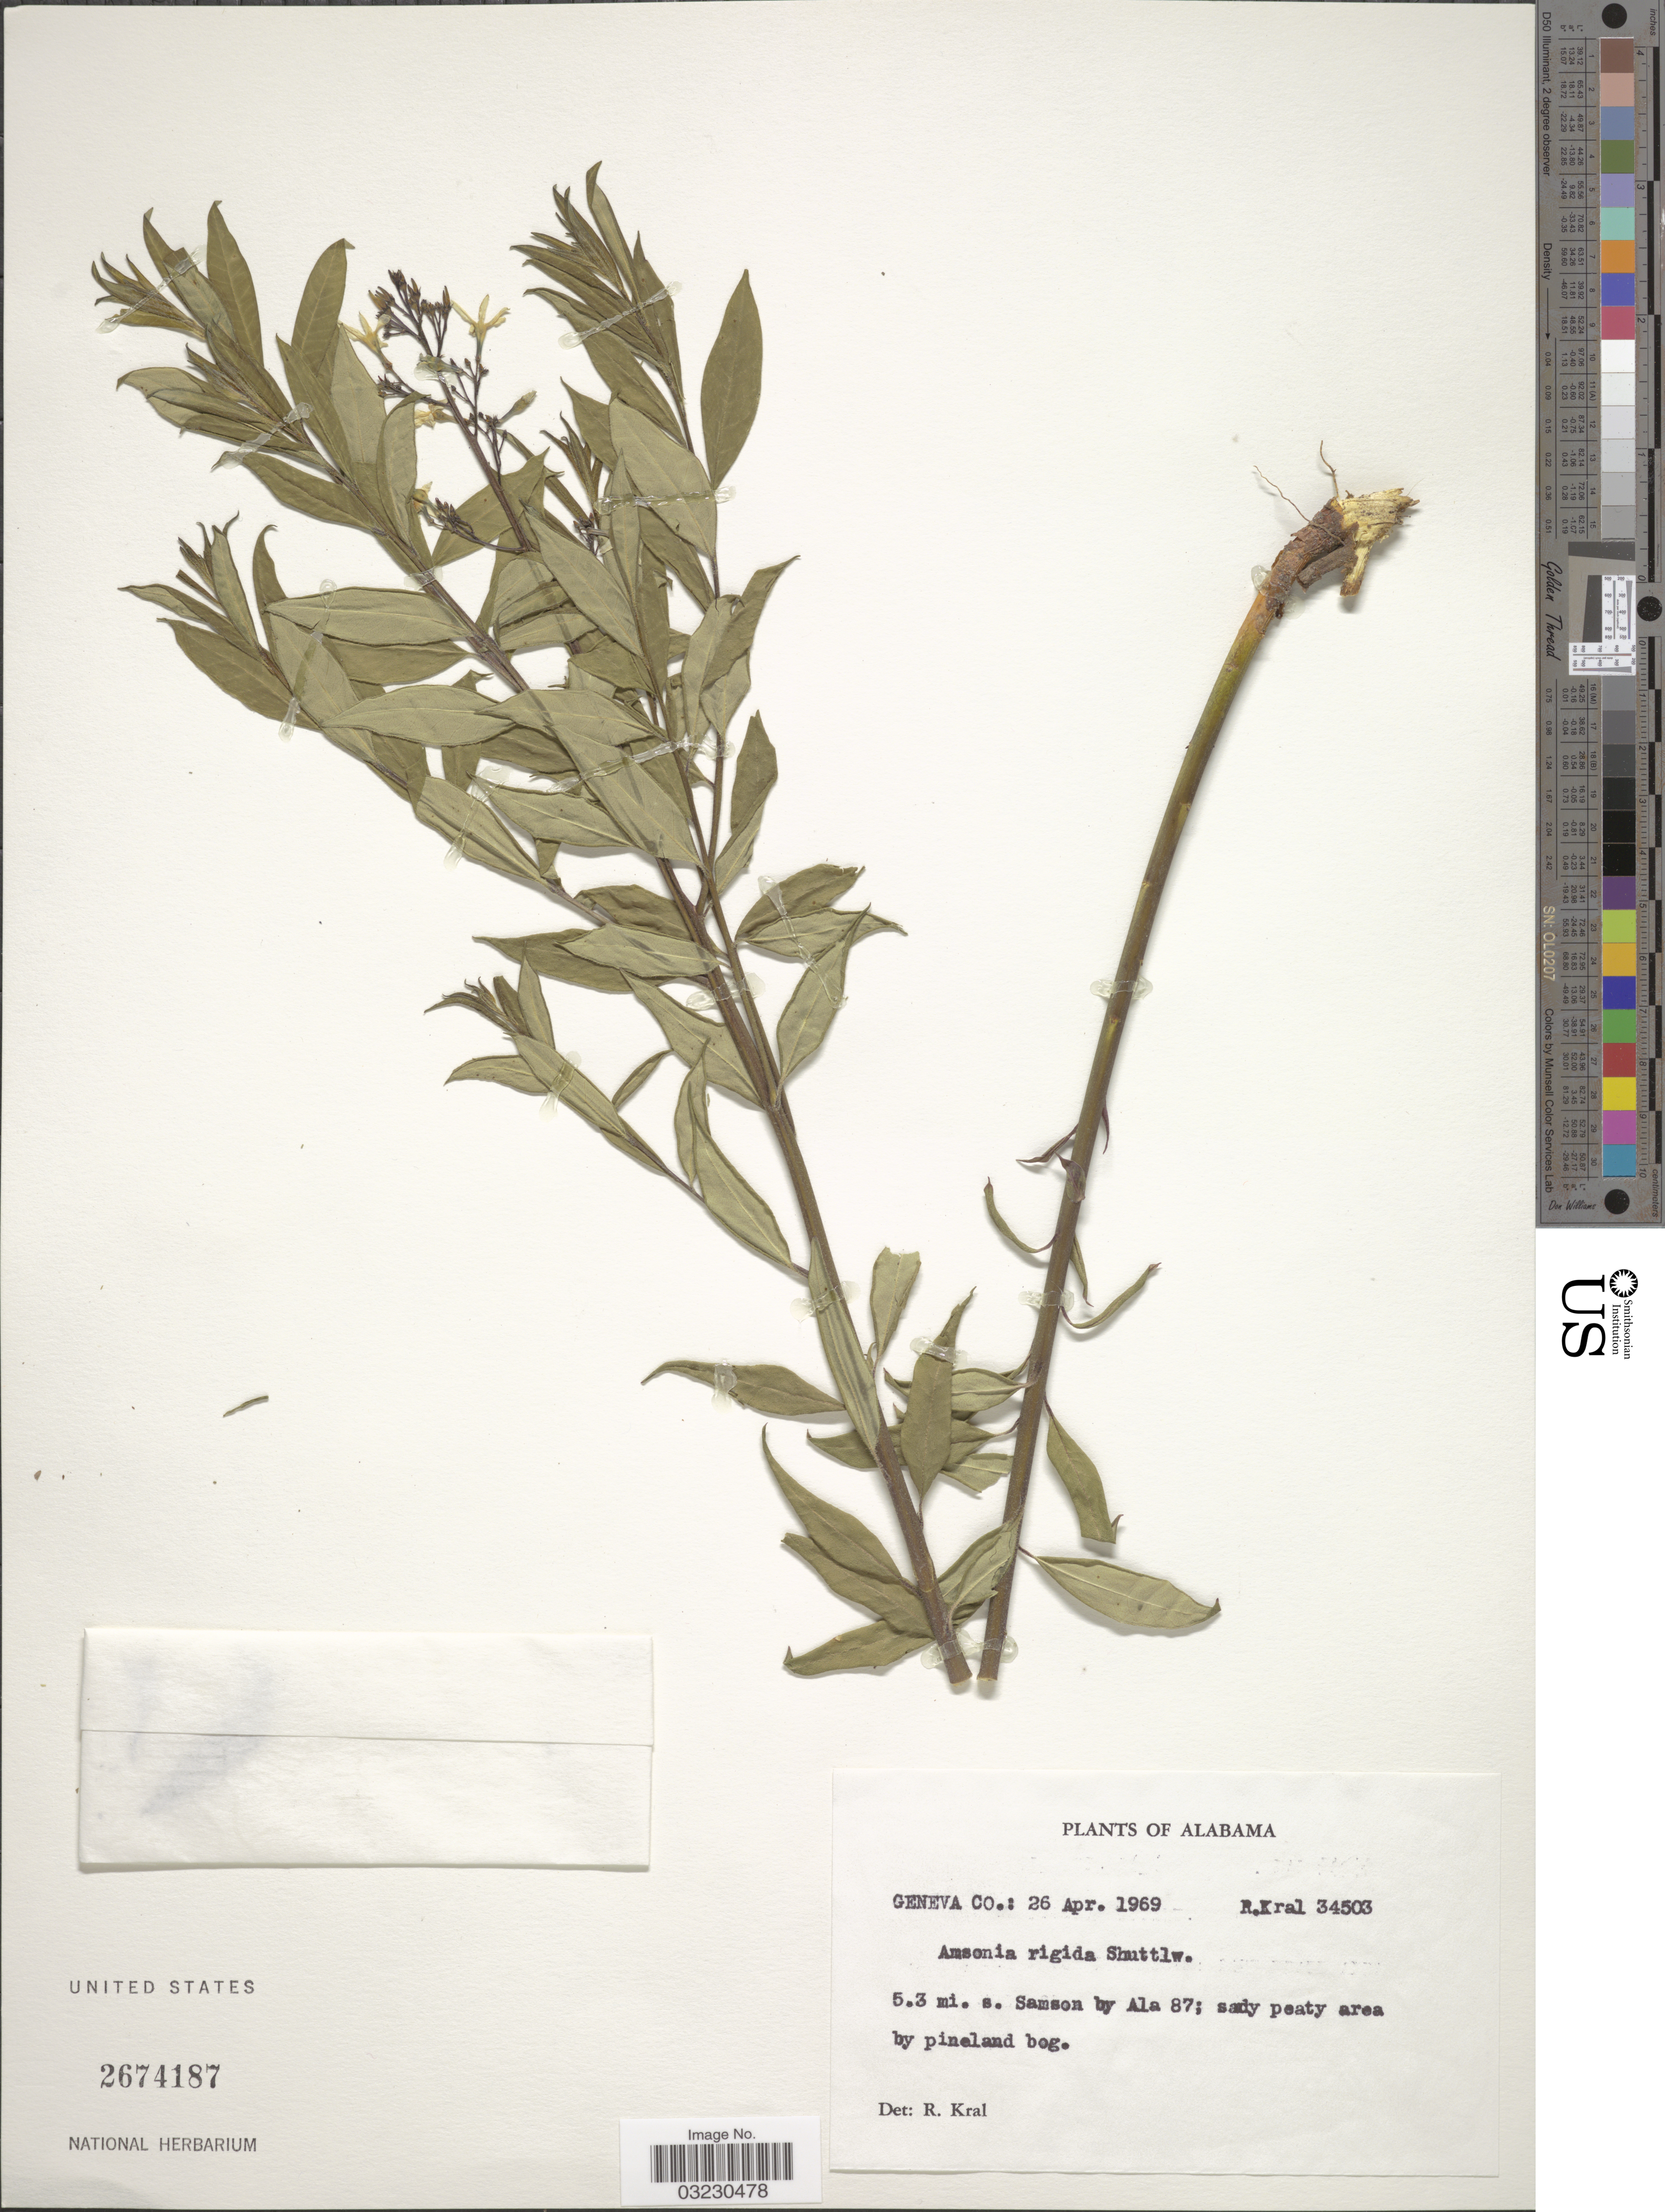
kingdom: Plantae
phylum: Tracheophyta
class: Magnoliopsida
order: Gentianales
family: Apocynaceae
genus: Amsonia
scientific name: Amsonia rigida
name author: Shuttlew. ex Small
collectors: R. Kral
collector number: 34503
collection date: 1969-04-26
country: United States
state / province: Alabama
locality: Geneva Co., 5.3 mi. s. Samson by Ala 87.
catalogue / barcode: US 2674187